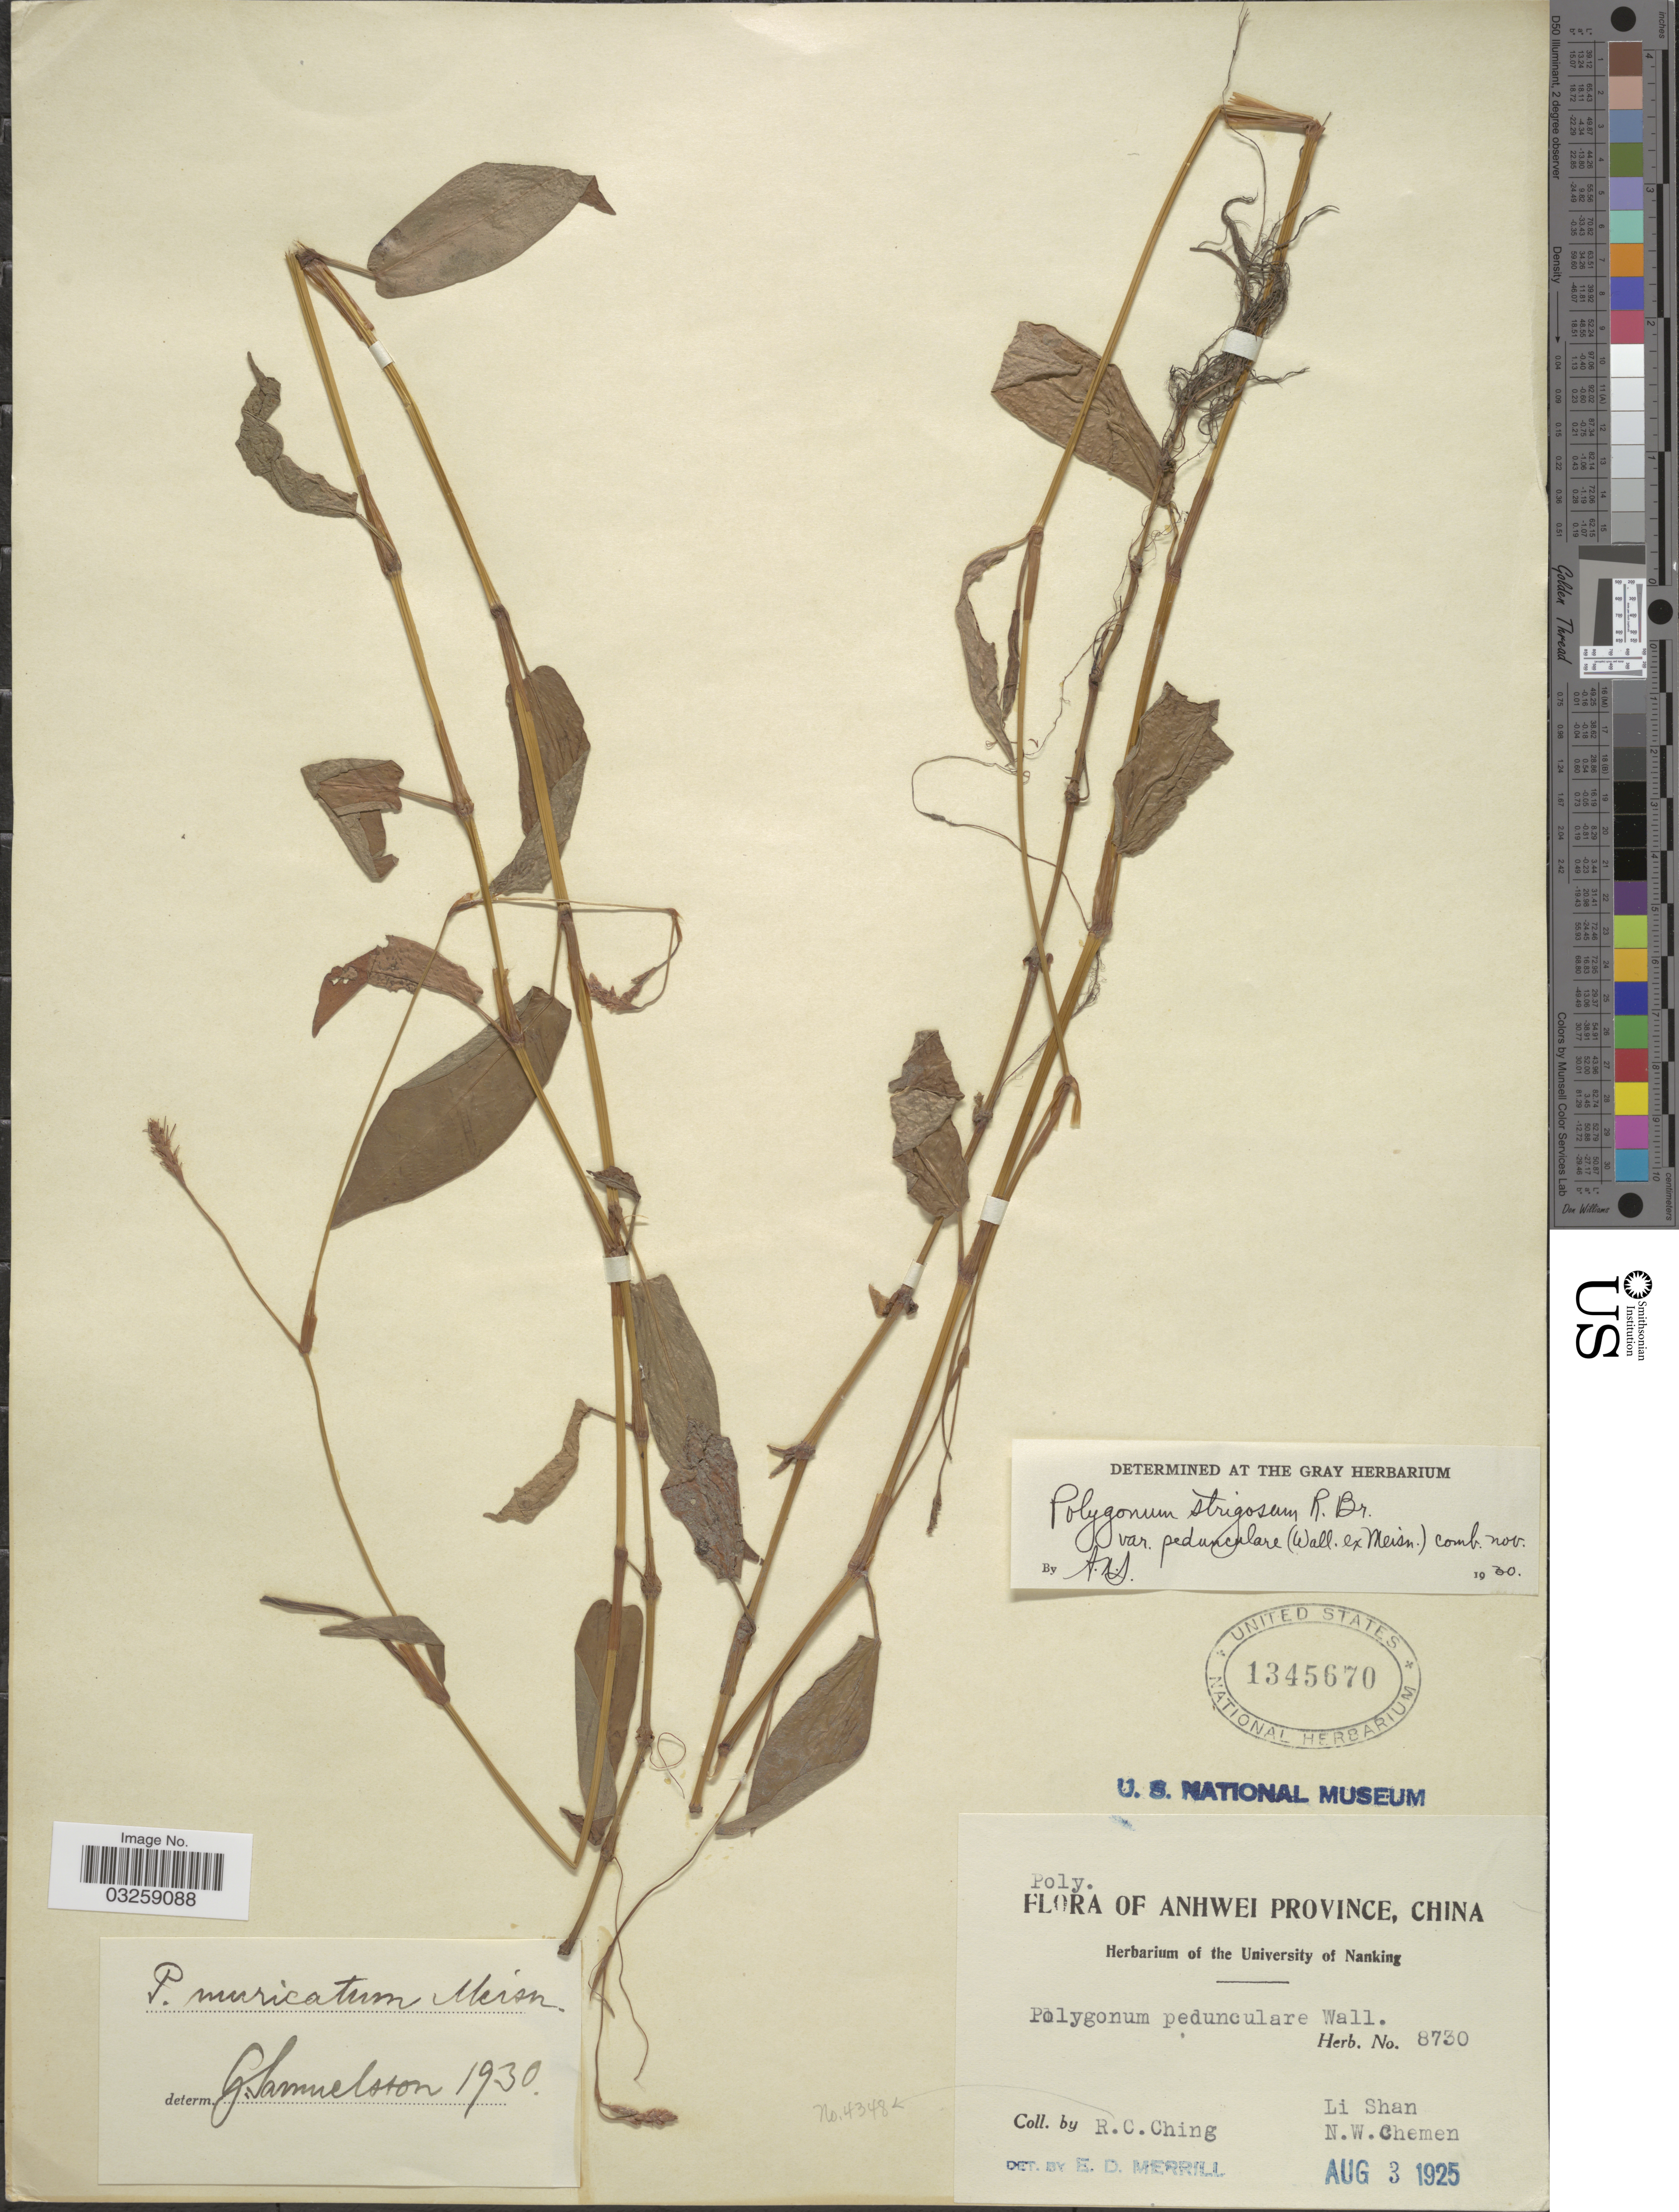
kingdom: Plantae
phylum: Tracheophyta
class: Magnoliopsida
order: Caryophyllales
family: Polygonaceae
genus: Polygonum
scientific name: Polygonum nepalense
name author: Meisn.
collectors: R. C. Ching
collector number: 8730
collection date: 1925-08-03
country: China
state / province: Anhui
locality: Anhwei Province. Li Shan. N. W. Chemen.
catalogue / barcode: US 1345670